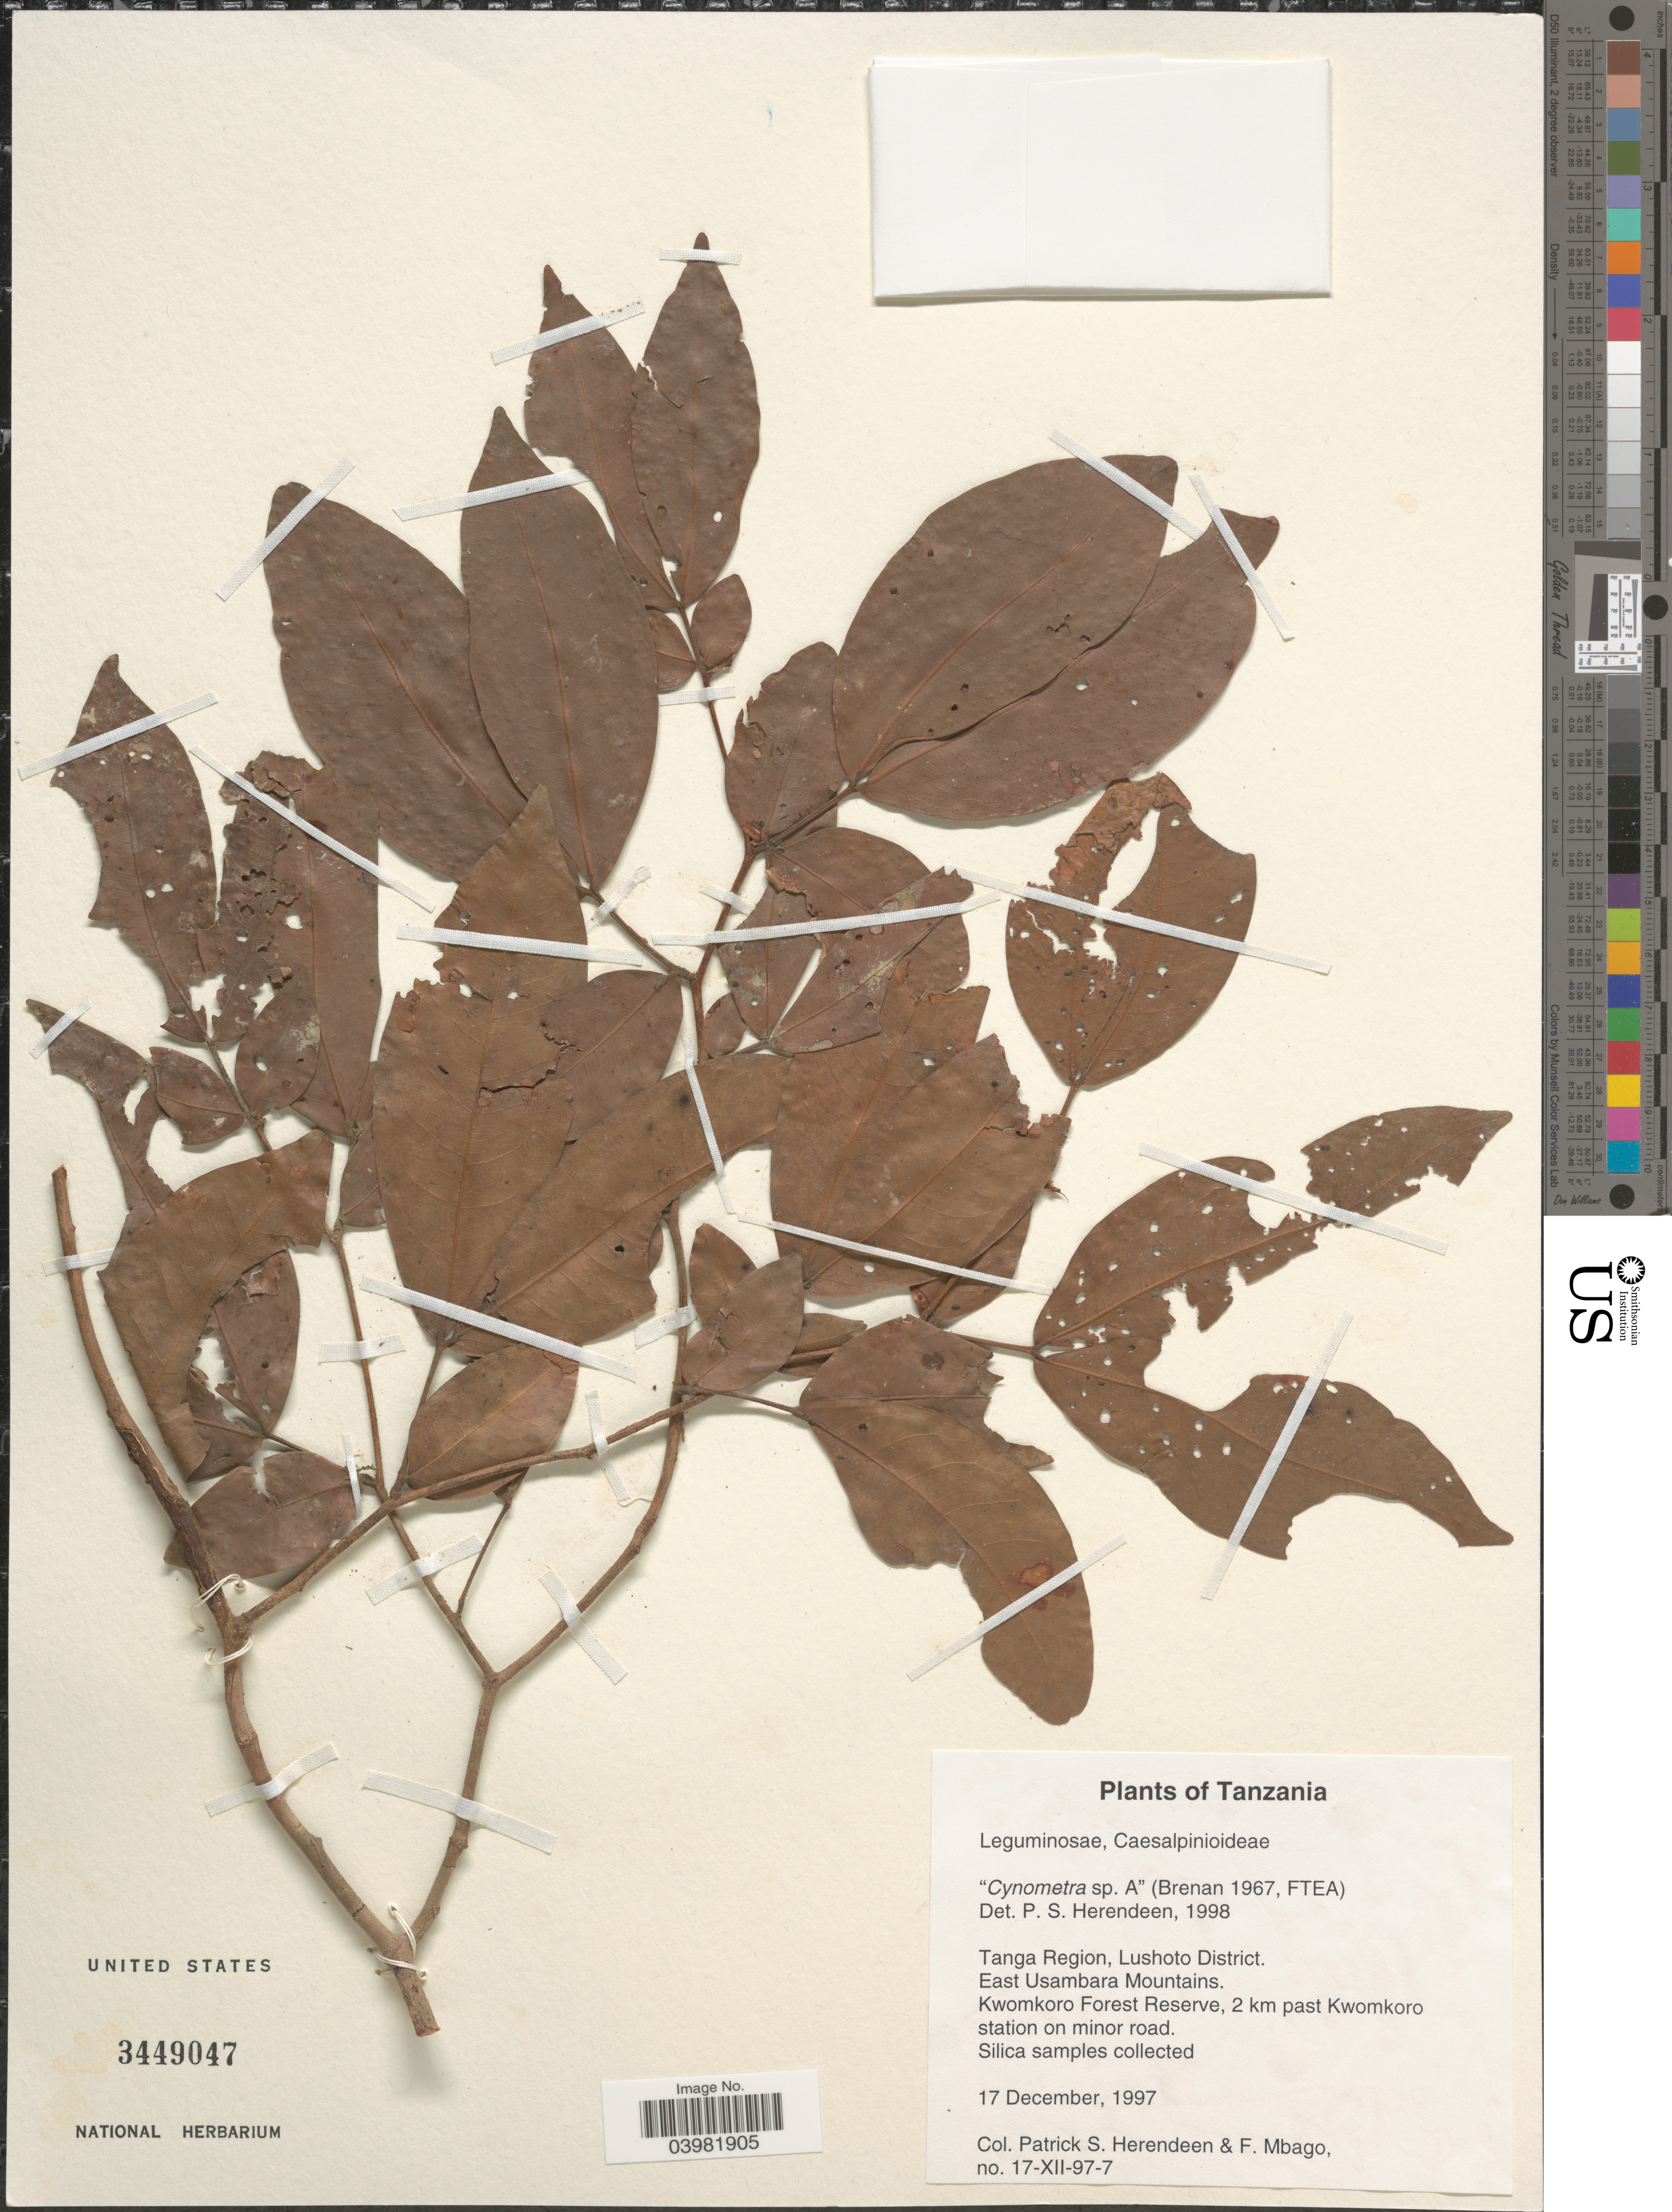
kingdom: Plantae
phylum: Tracheophyta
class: Magnoliopsida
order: Fabales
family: Fabaceae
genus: Cynometra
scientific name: Cynometra sp.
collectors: P. S. Herendeen & F. Mbago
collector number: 17-XII-97-7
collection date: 1997-12-17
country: Tanzania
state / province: Tanga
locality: Tanga Region, Lushoto District. East Usambara Mountains. Kwomkoro Forest Reserve, 2 km past Kwomkoro station on minor road.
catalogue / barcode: US 3449047